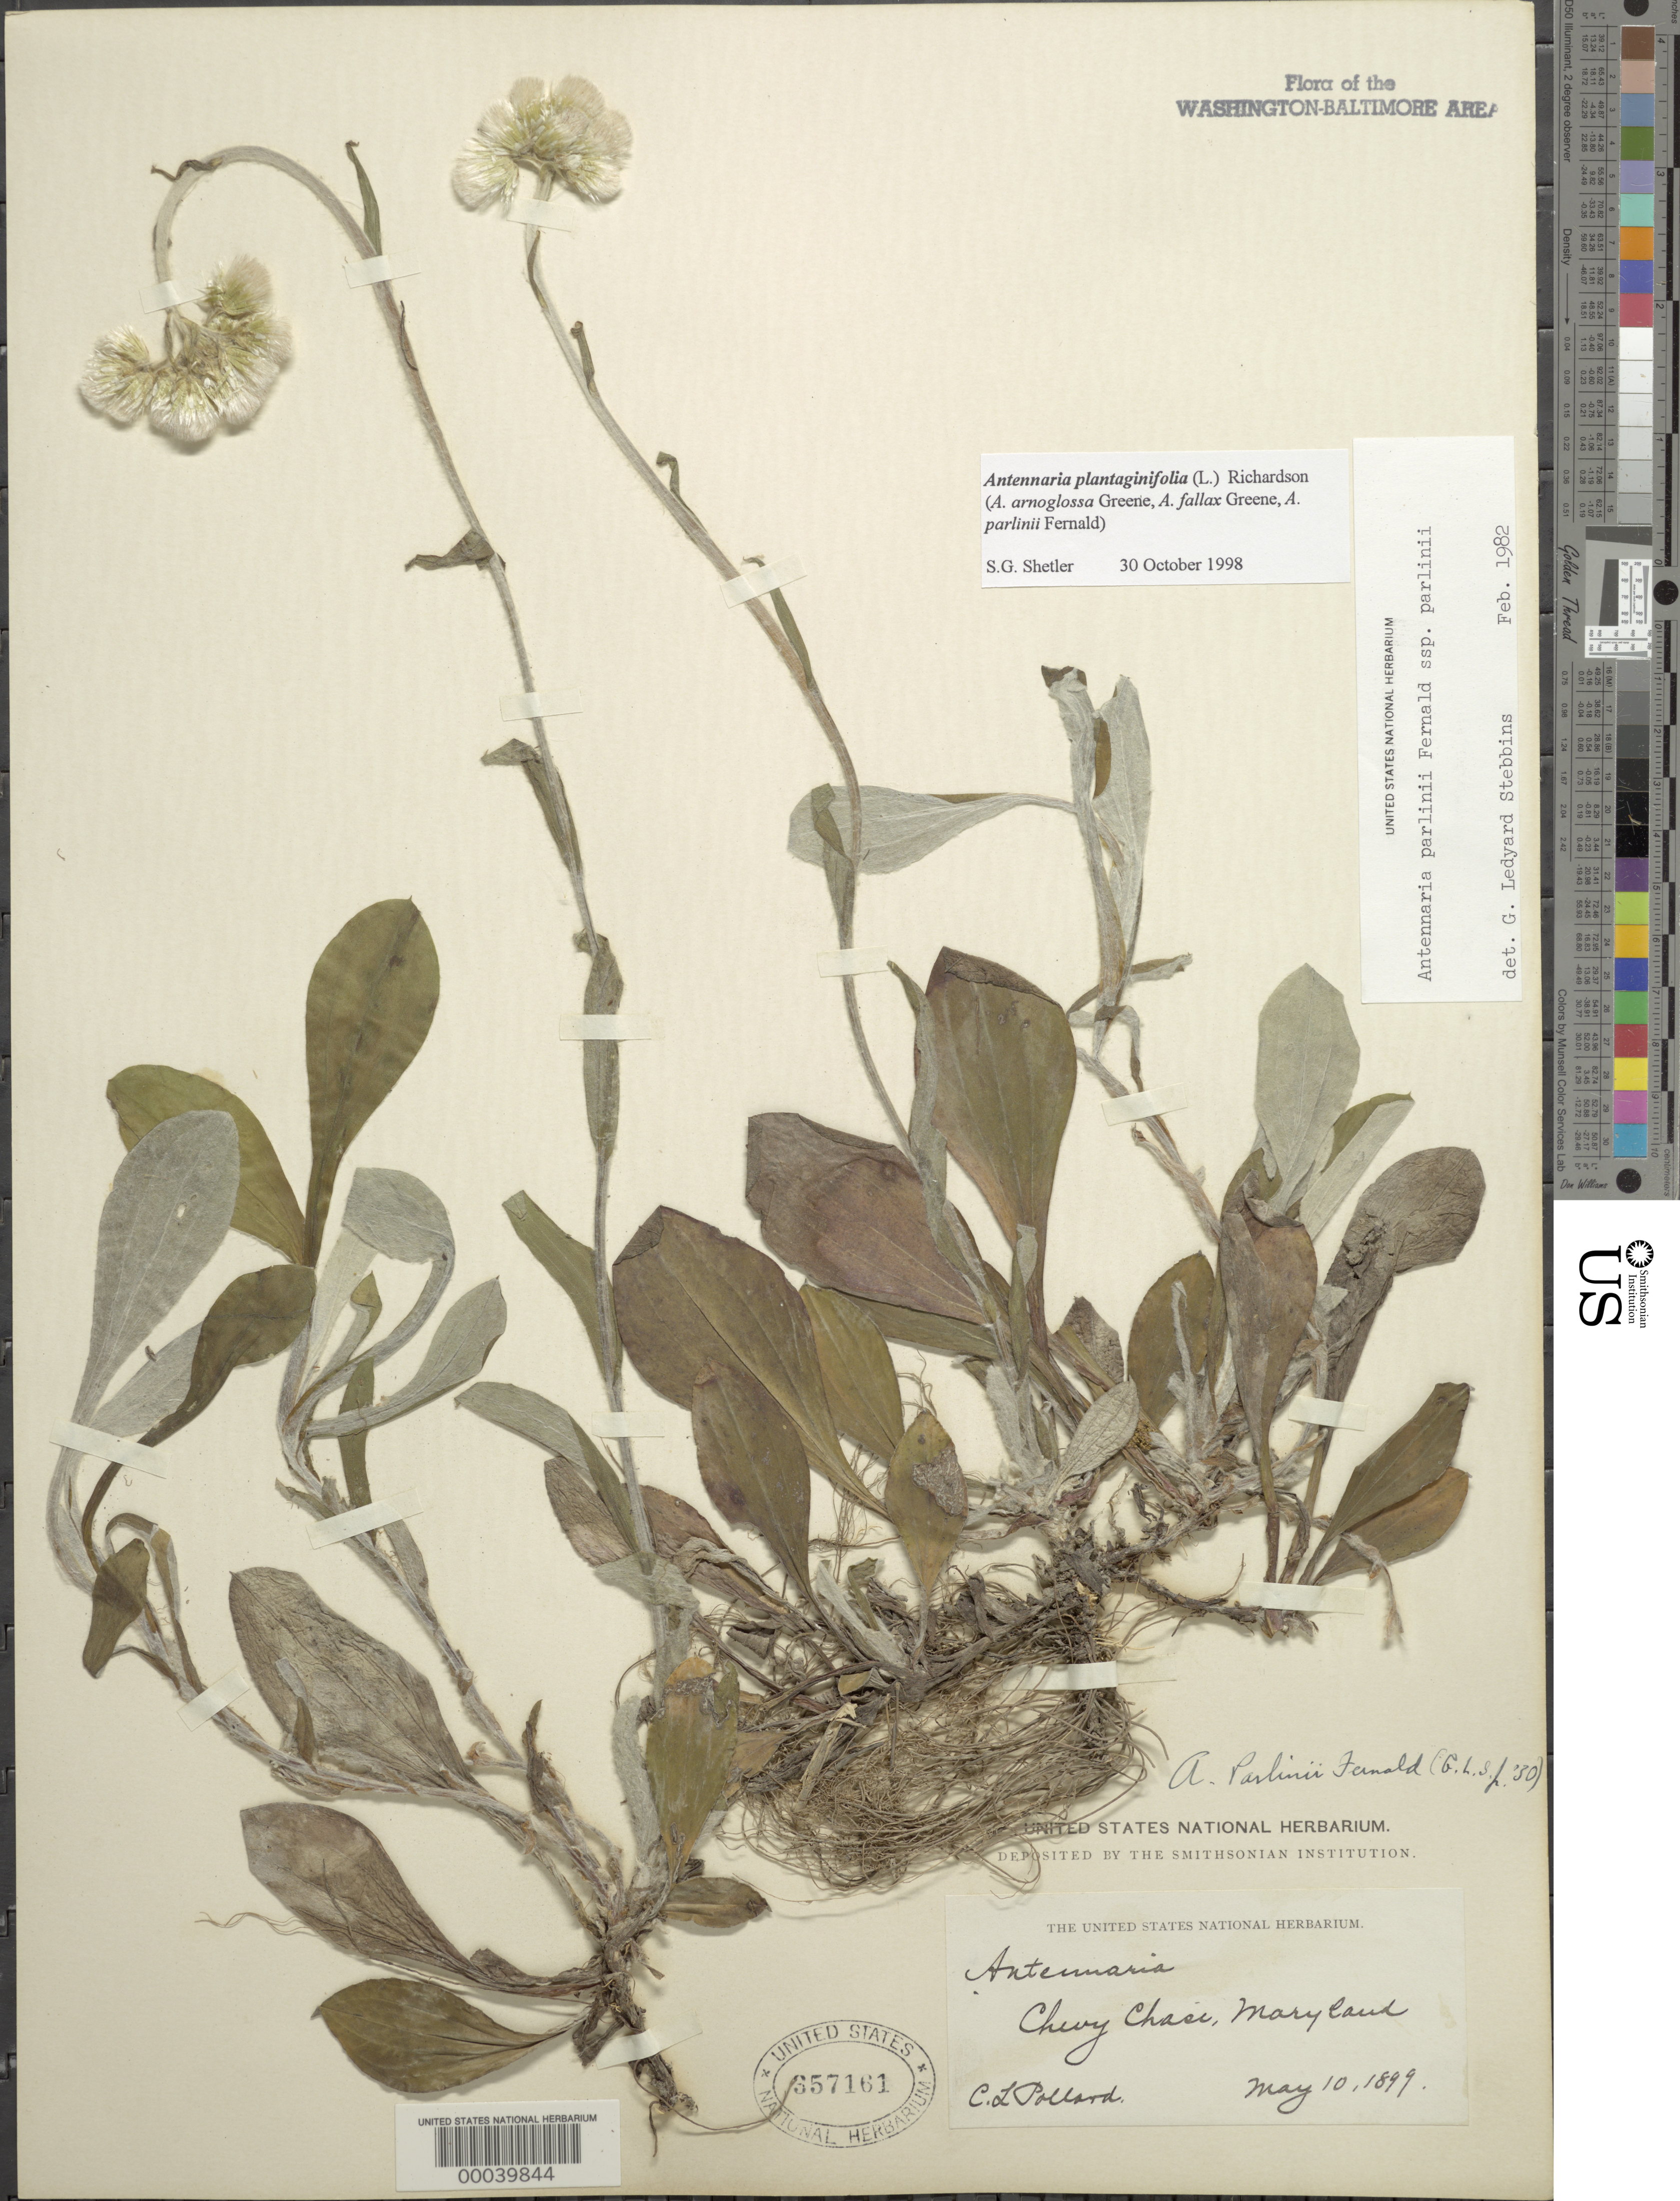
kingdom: Plantae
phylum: Tracheophyta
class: Magnoliopsida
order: Asterales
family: Asteraceae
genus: Antennaria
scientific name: Antennaria plantaginifolia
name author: (L.) Richardson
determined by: Stebbins, G. L.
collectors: C. L. Pollard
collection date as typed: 10 May 1899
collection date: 1899-05-10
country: United States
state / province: Maryland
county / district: Montgomery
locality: Chevy Chase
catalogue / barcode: US 357161